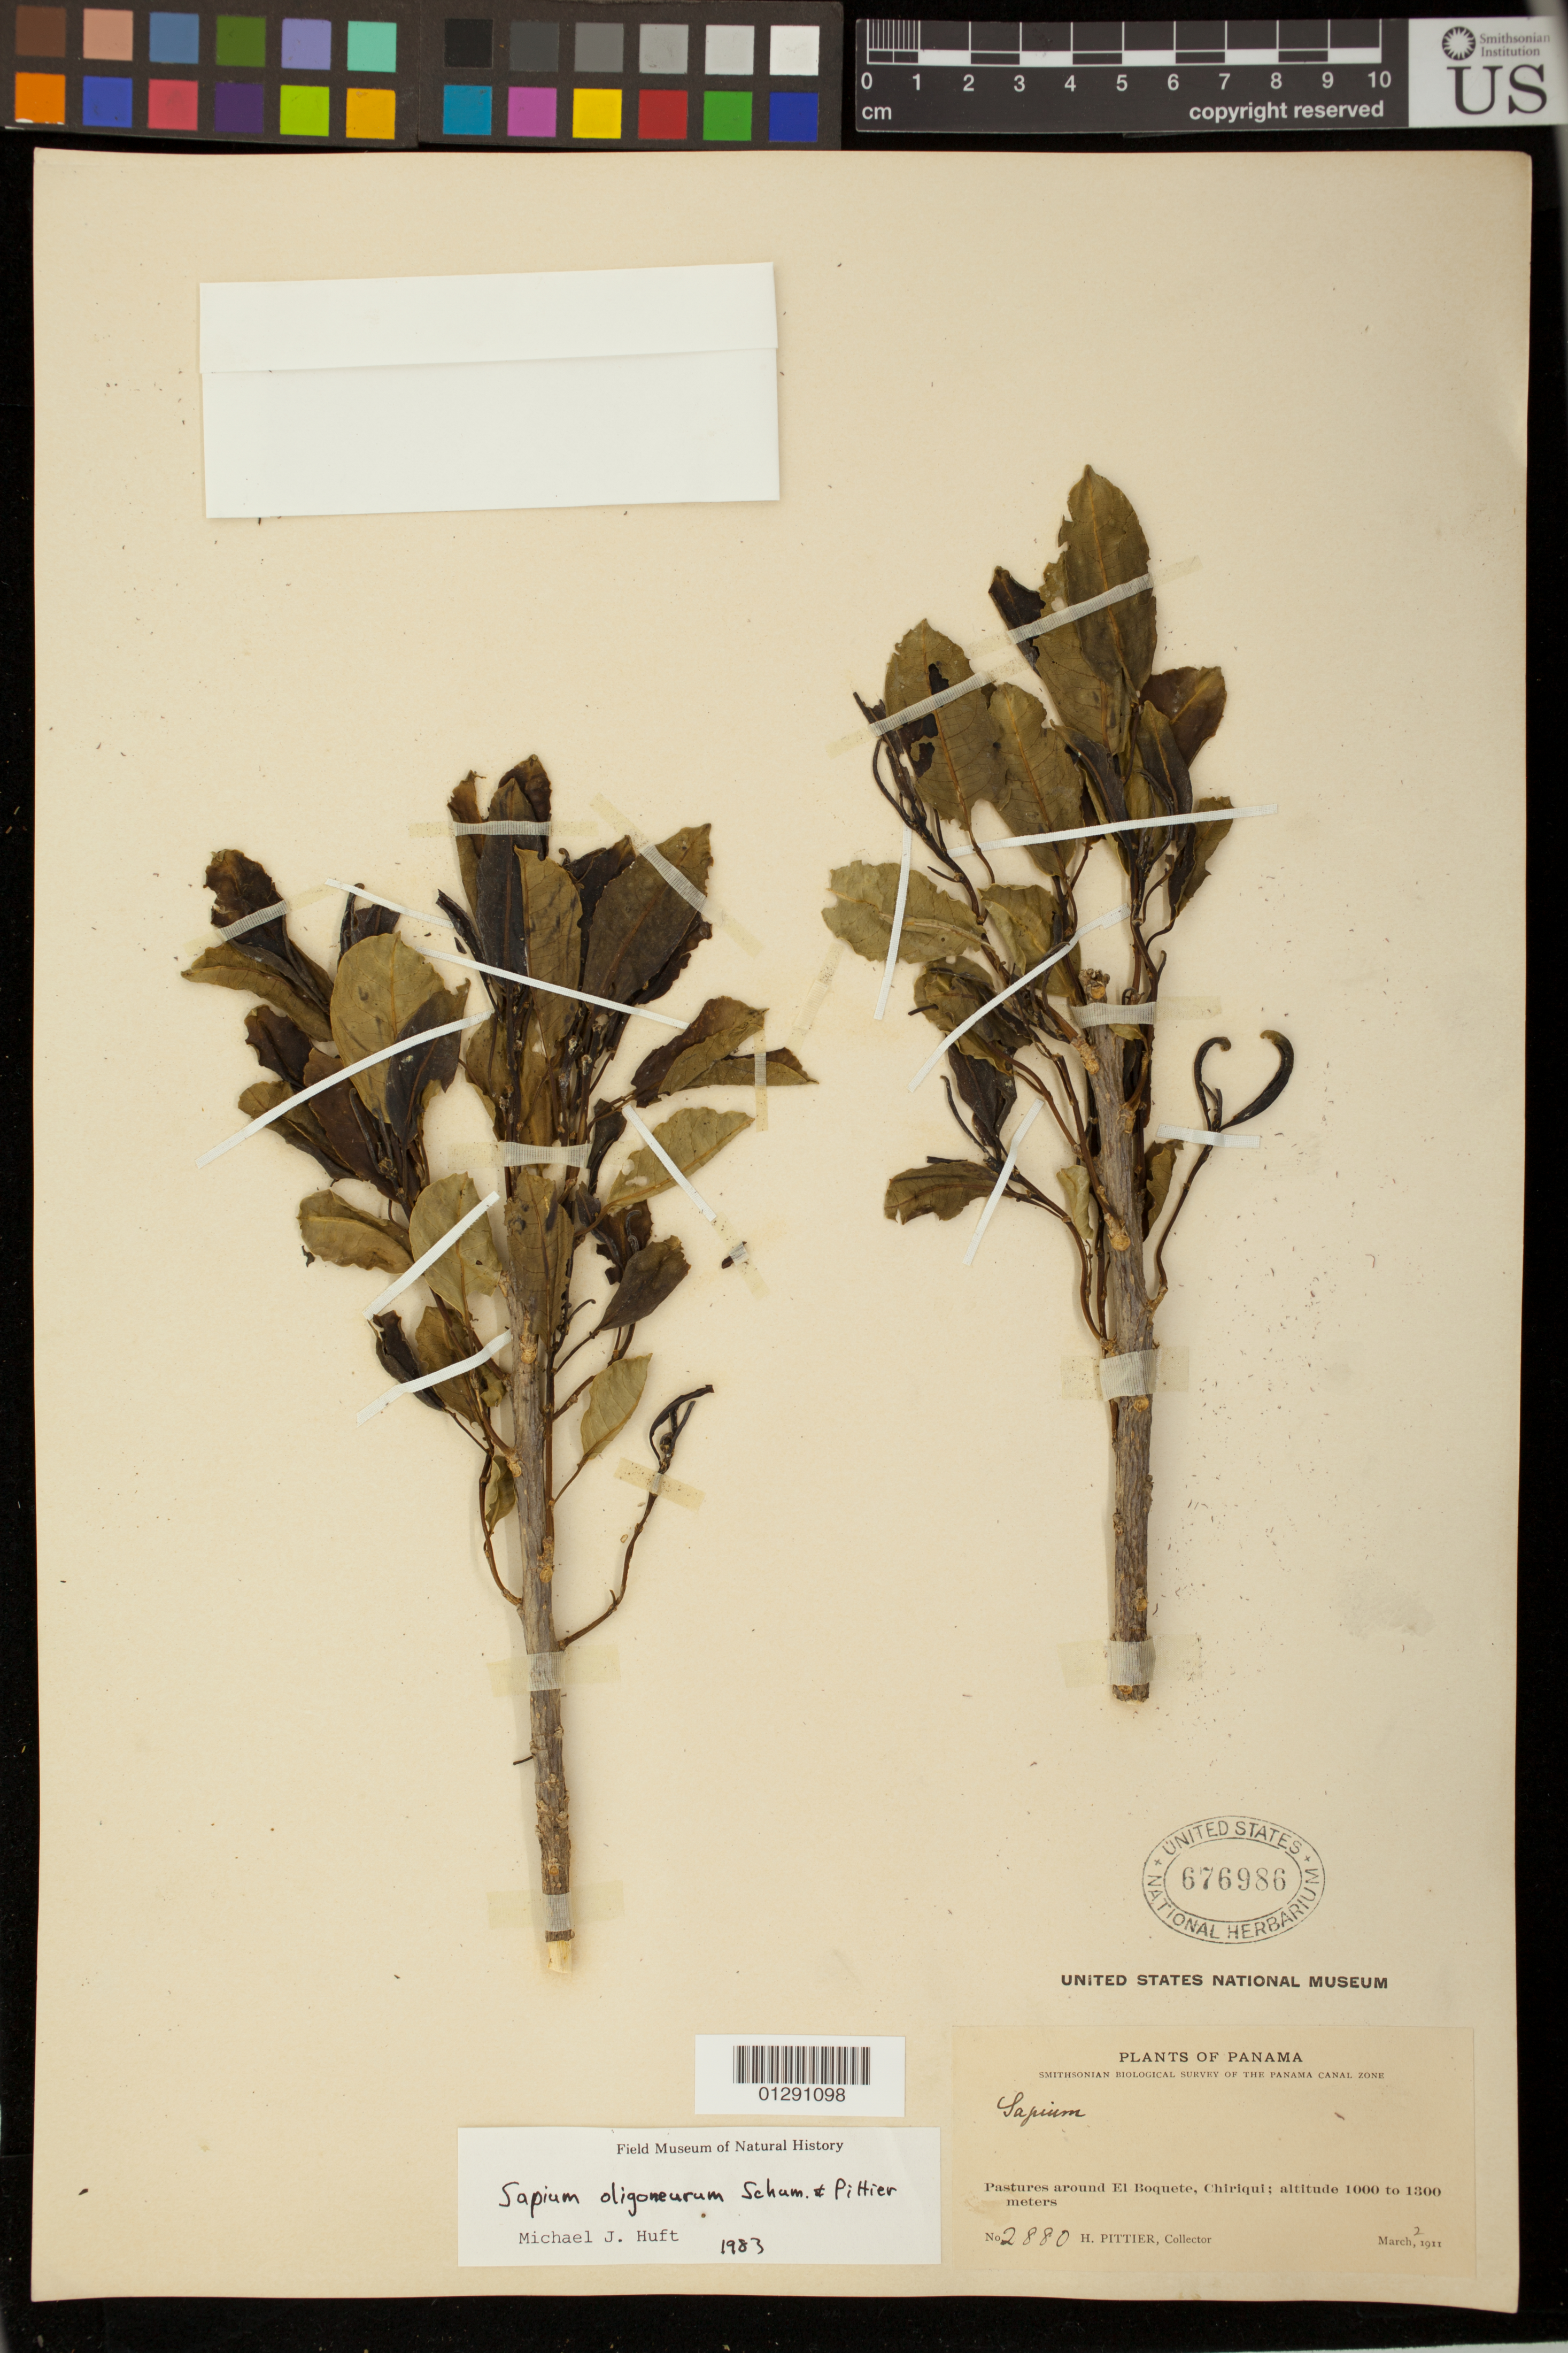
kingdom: Plantae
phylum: Tracheophyta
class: Magnoliopsida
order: Malpighiales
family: Euphorbiaceae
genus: Sapium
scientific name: Sapium pachystachys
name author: K. Schum. & Pittier in Pittier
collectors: H. F. Pittier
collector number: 2880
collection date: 1911-03-02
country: Panama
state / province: Chiriqui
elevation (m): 1000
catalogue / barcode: US 676986